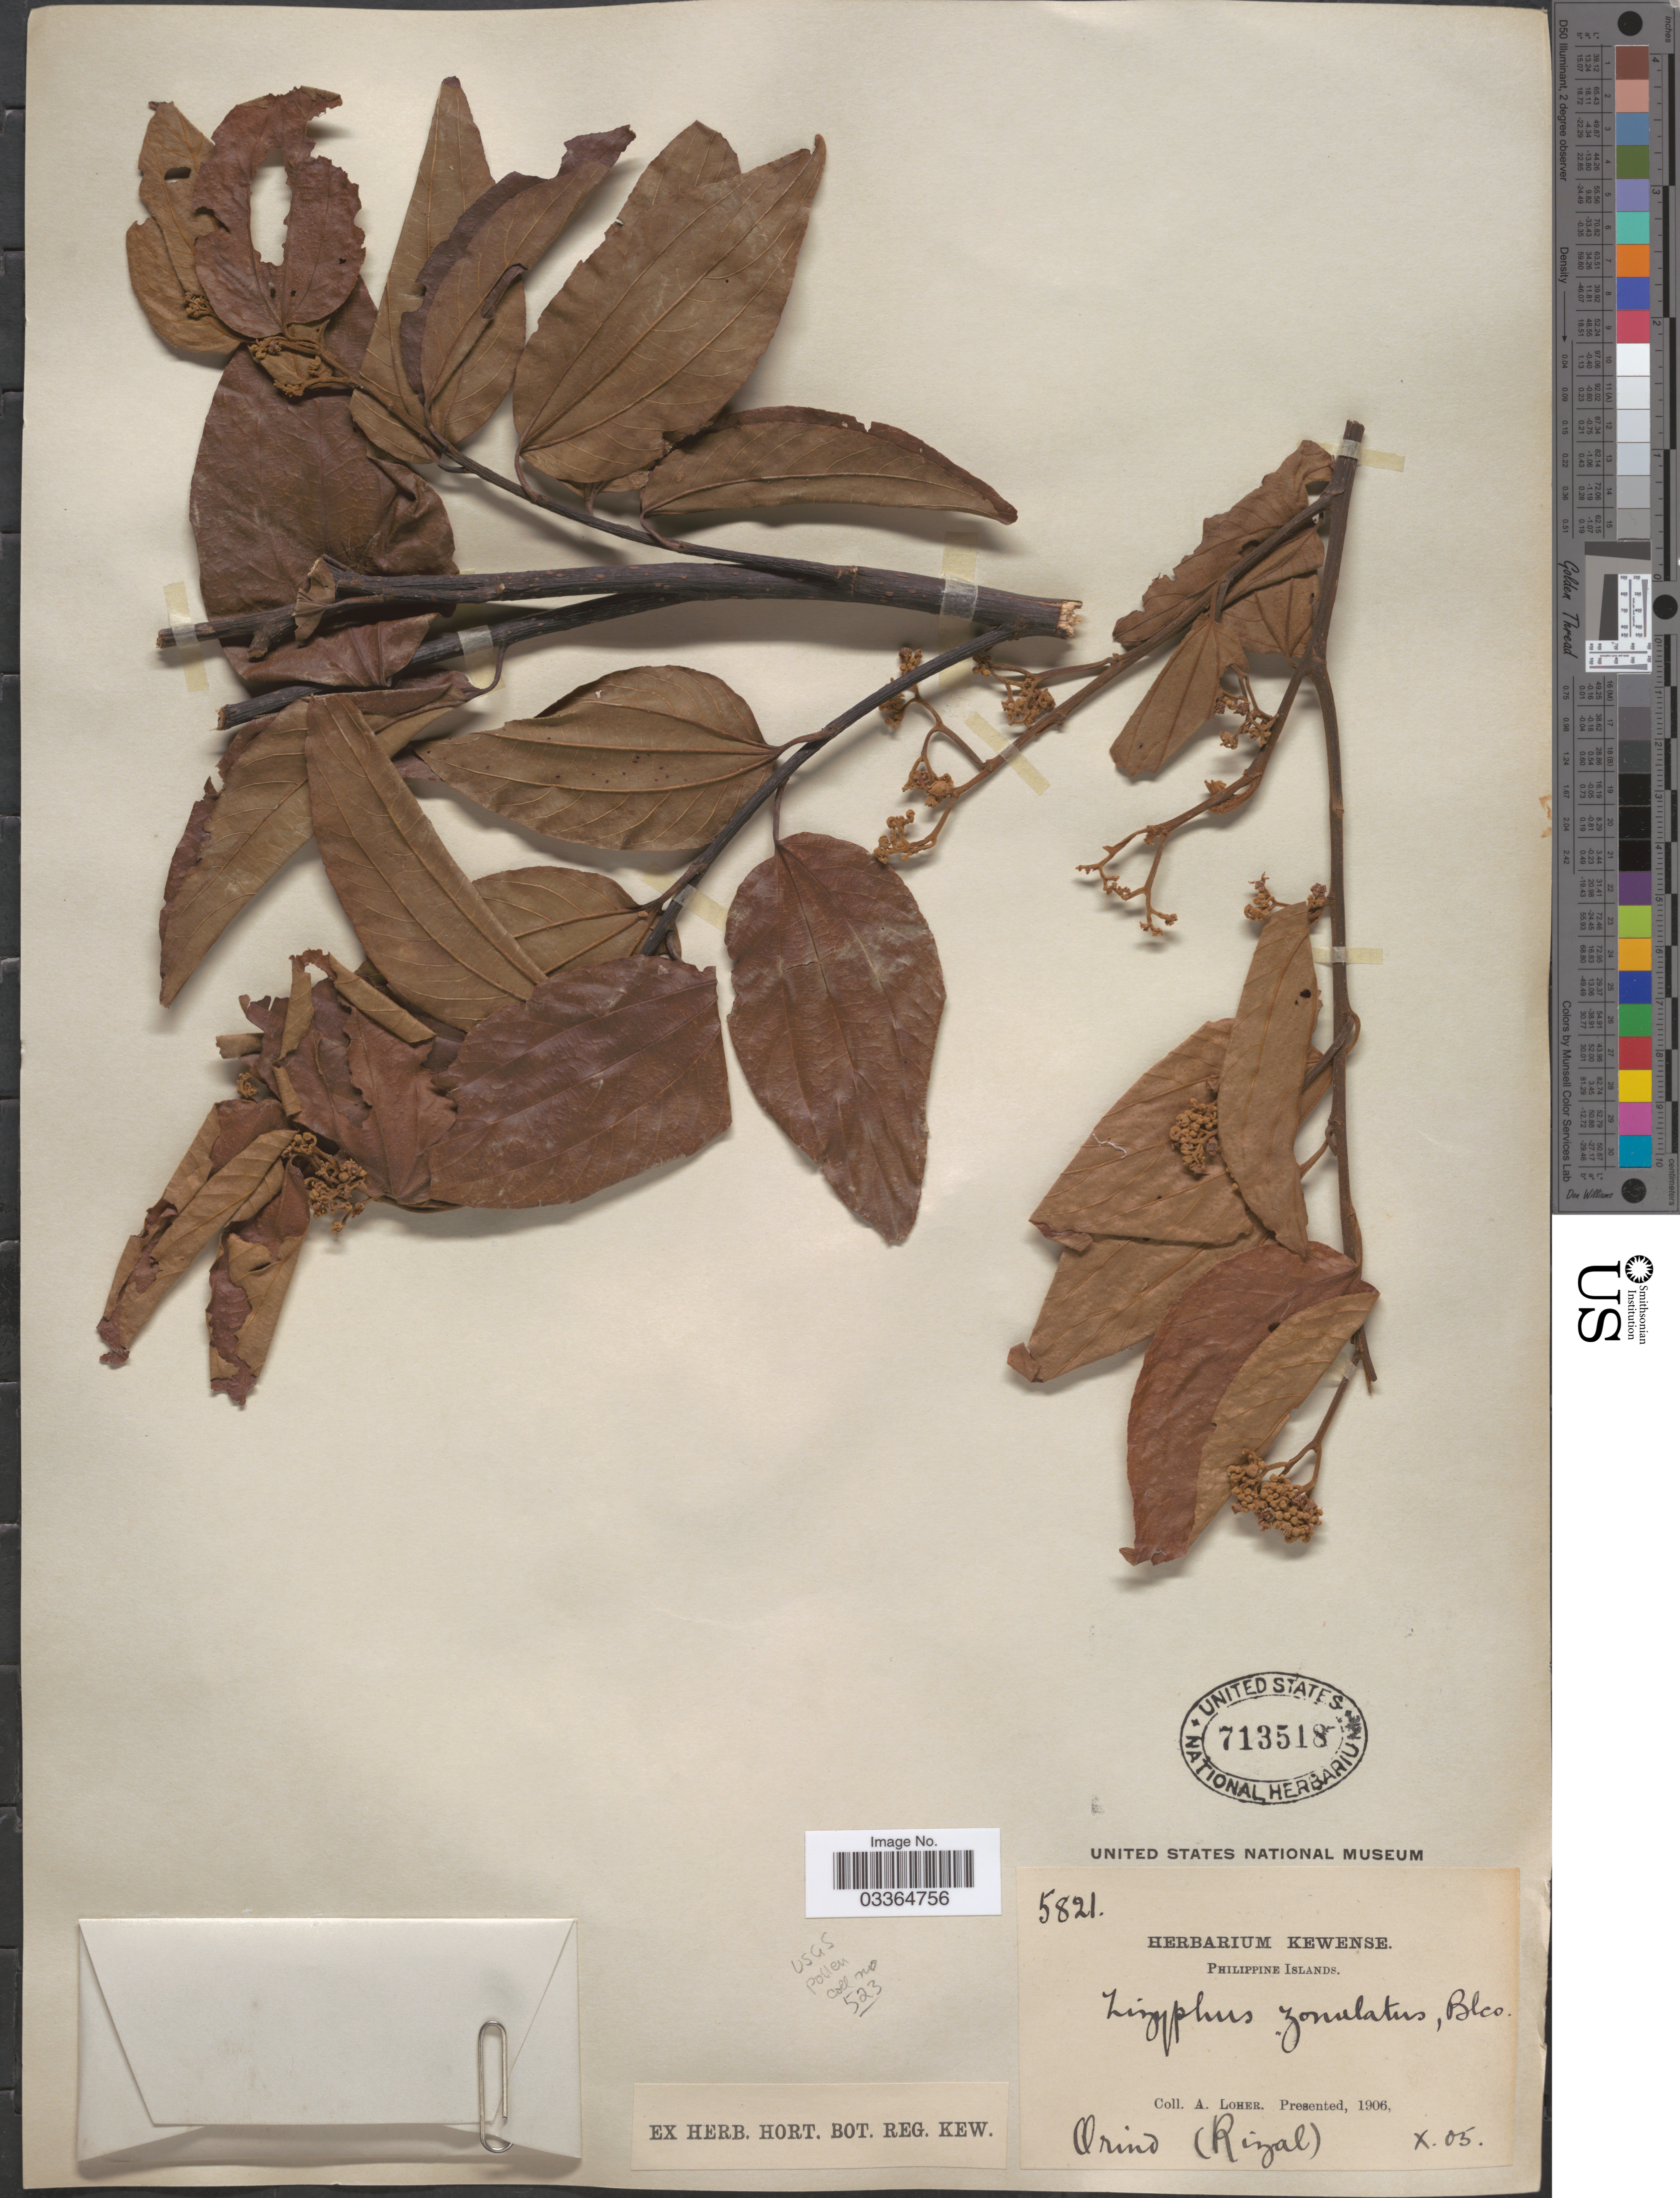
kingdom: Plantae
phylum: Tracheophyta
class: Magnoliopsida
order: Rosales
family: Rhamnaceae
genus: Ziziphus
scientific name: Ziziphus talanai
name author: (Blanco) Merr.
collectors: A. Loher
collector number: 8521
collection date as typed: Transcribed d/m/y: /10/5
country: Philippines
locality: Orind (Rizal).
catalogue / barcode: US 713518